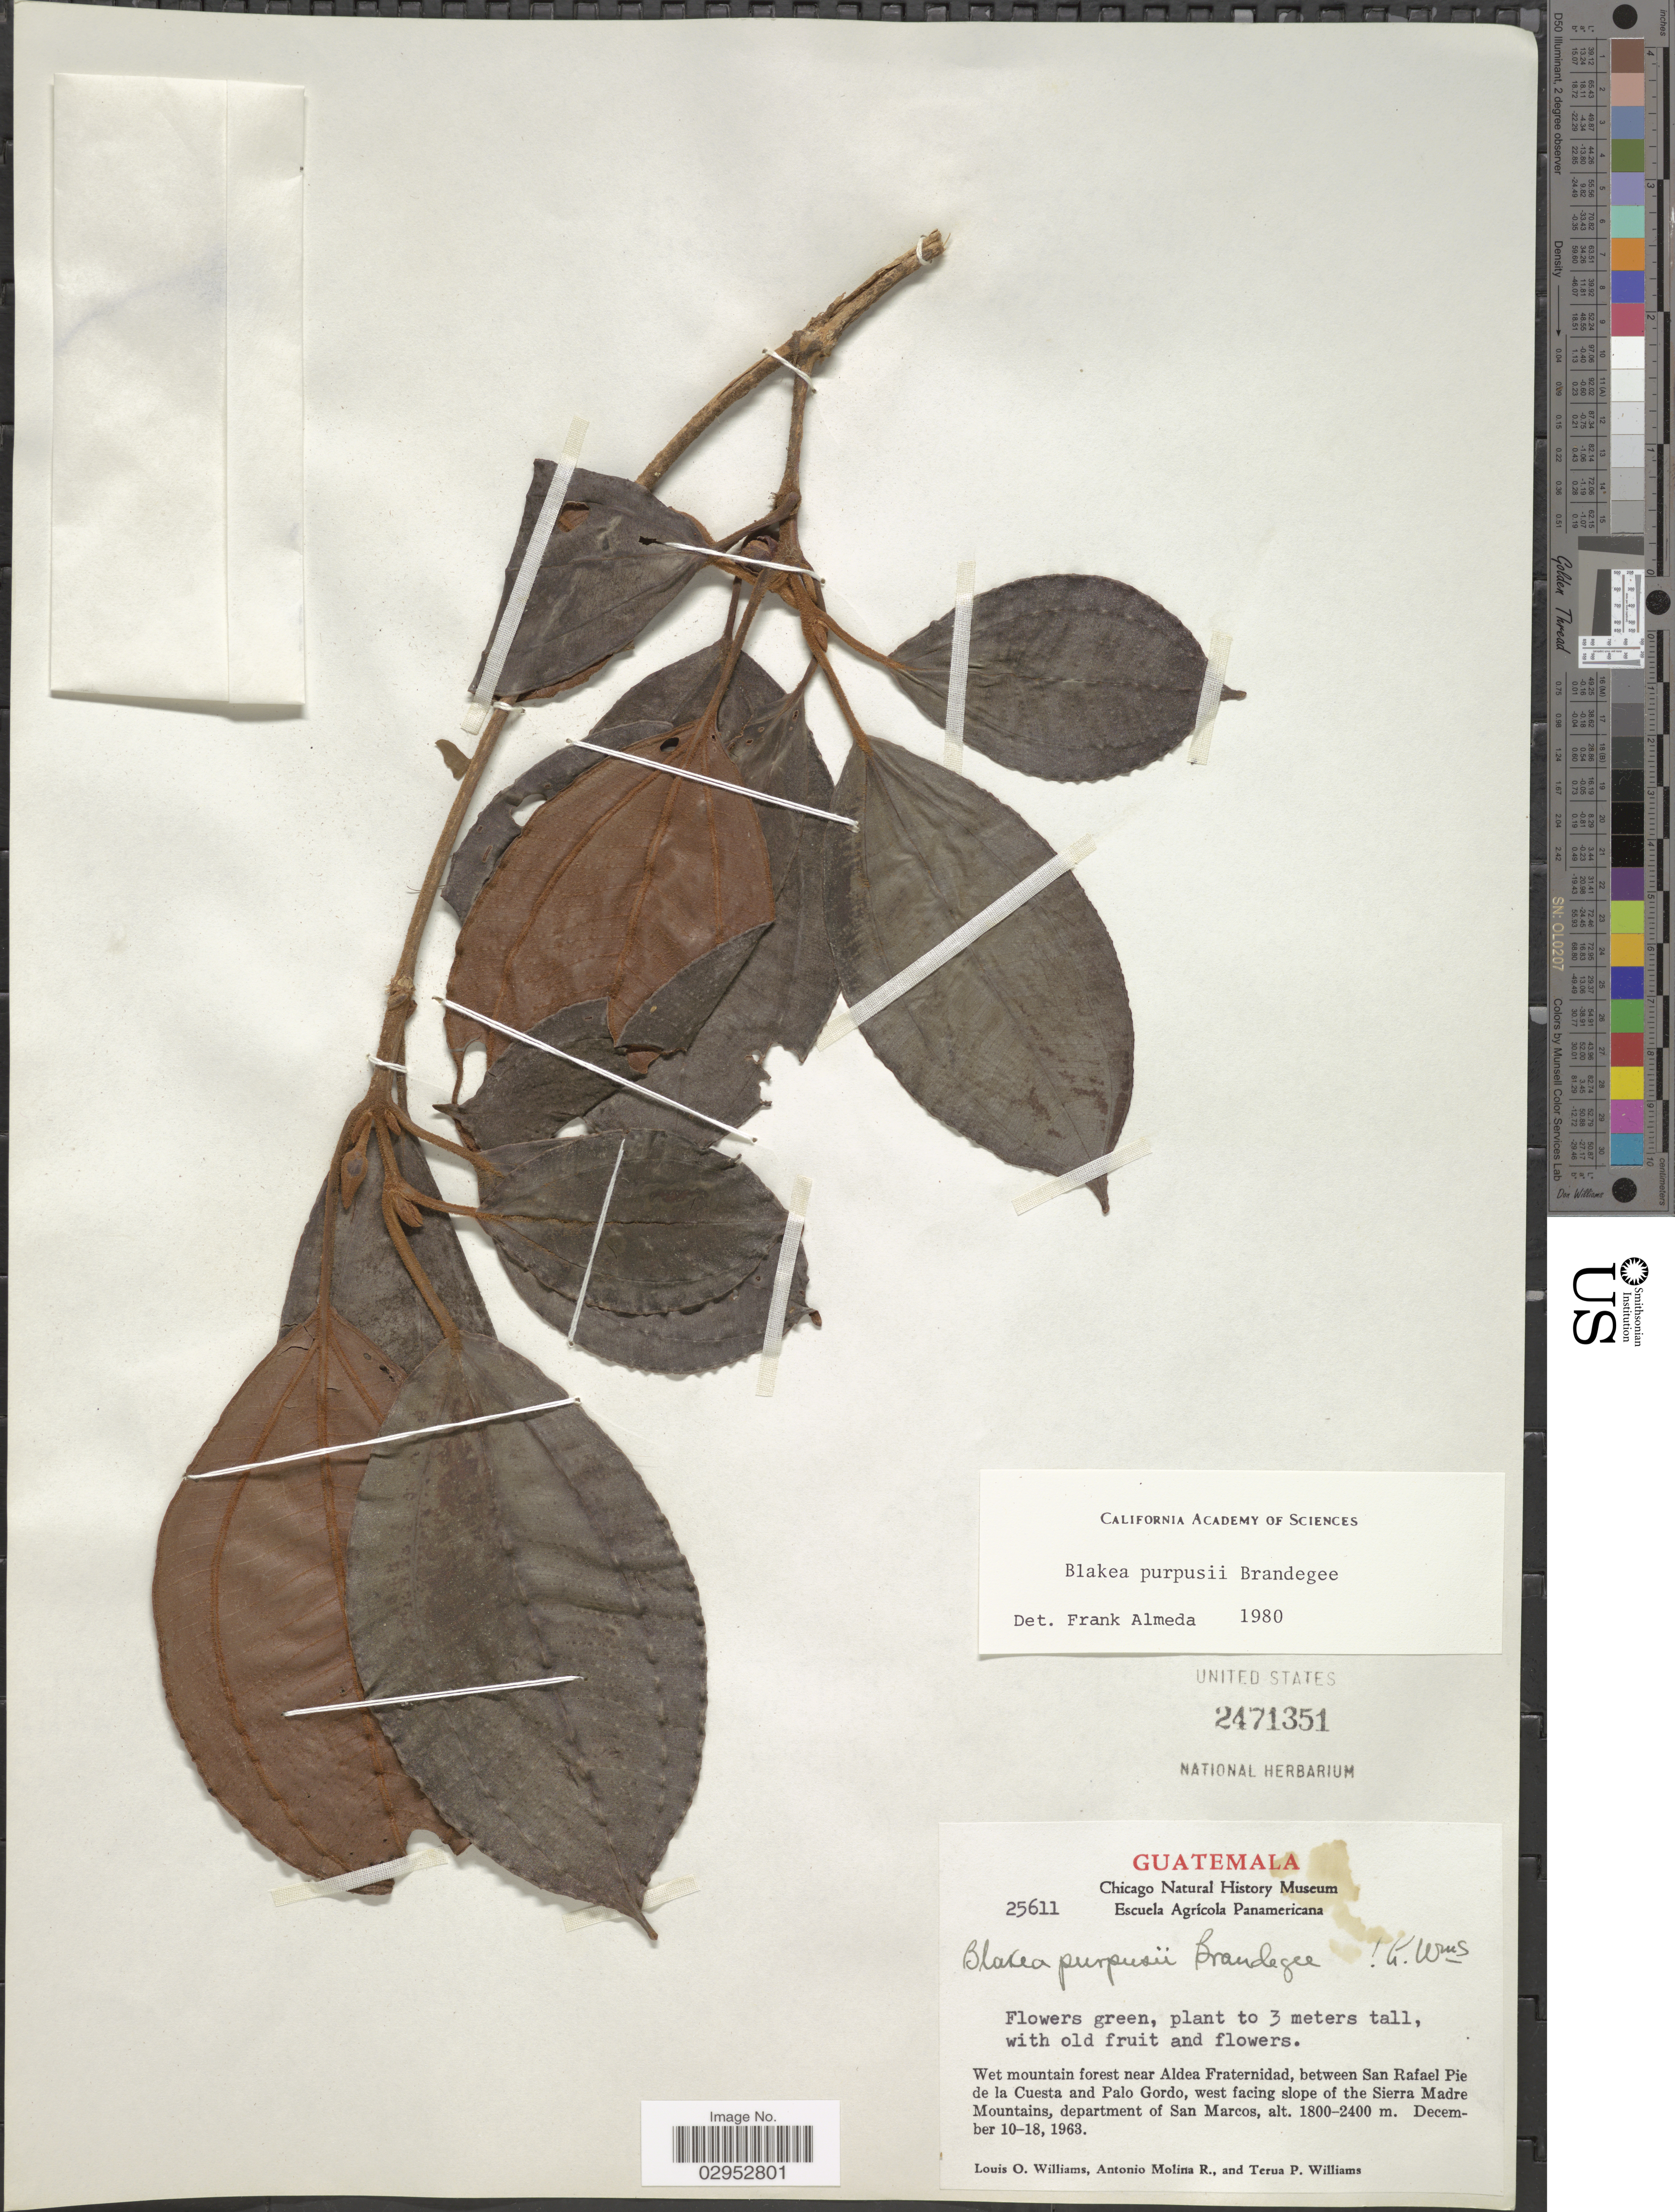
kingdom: Plantae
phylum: Tracheophyta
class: Magnoliopsida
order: Myrtales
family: Melastomataceae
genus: Blakea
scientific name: Blakea purpusii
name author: Brandegee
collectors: L. O. Williams, A. Molina R. & T. Williams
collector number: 25611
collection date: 1963-12-10/1963-12-18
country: Guatemala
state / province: San Marcos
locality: Wet mountain forest near Aldea Fraternidad, between San Rafael Pie de la Cuesta and Palo Gordo, west facing slope of the Sierra Madre Mountains, department of San Marcos.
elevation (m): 1800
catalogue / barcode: US 2471351